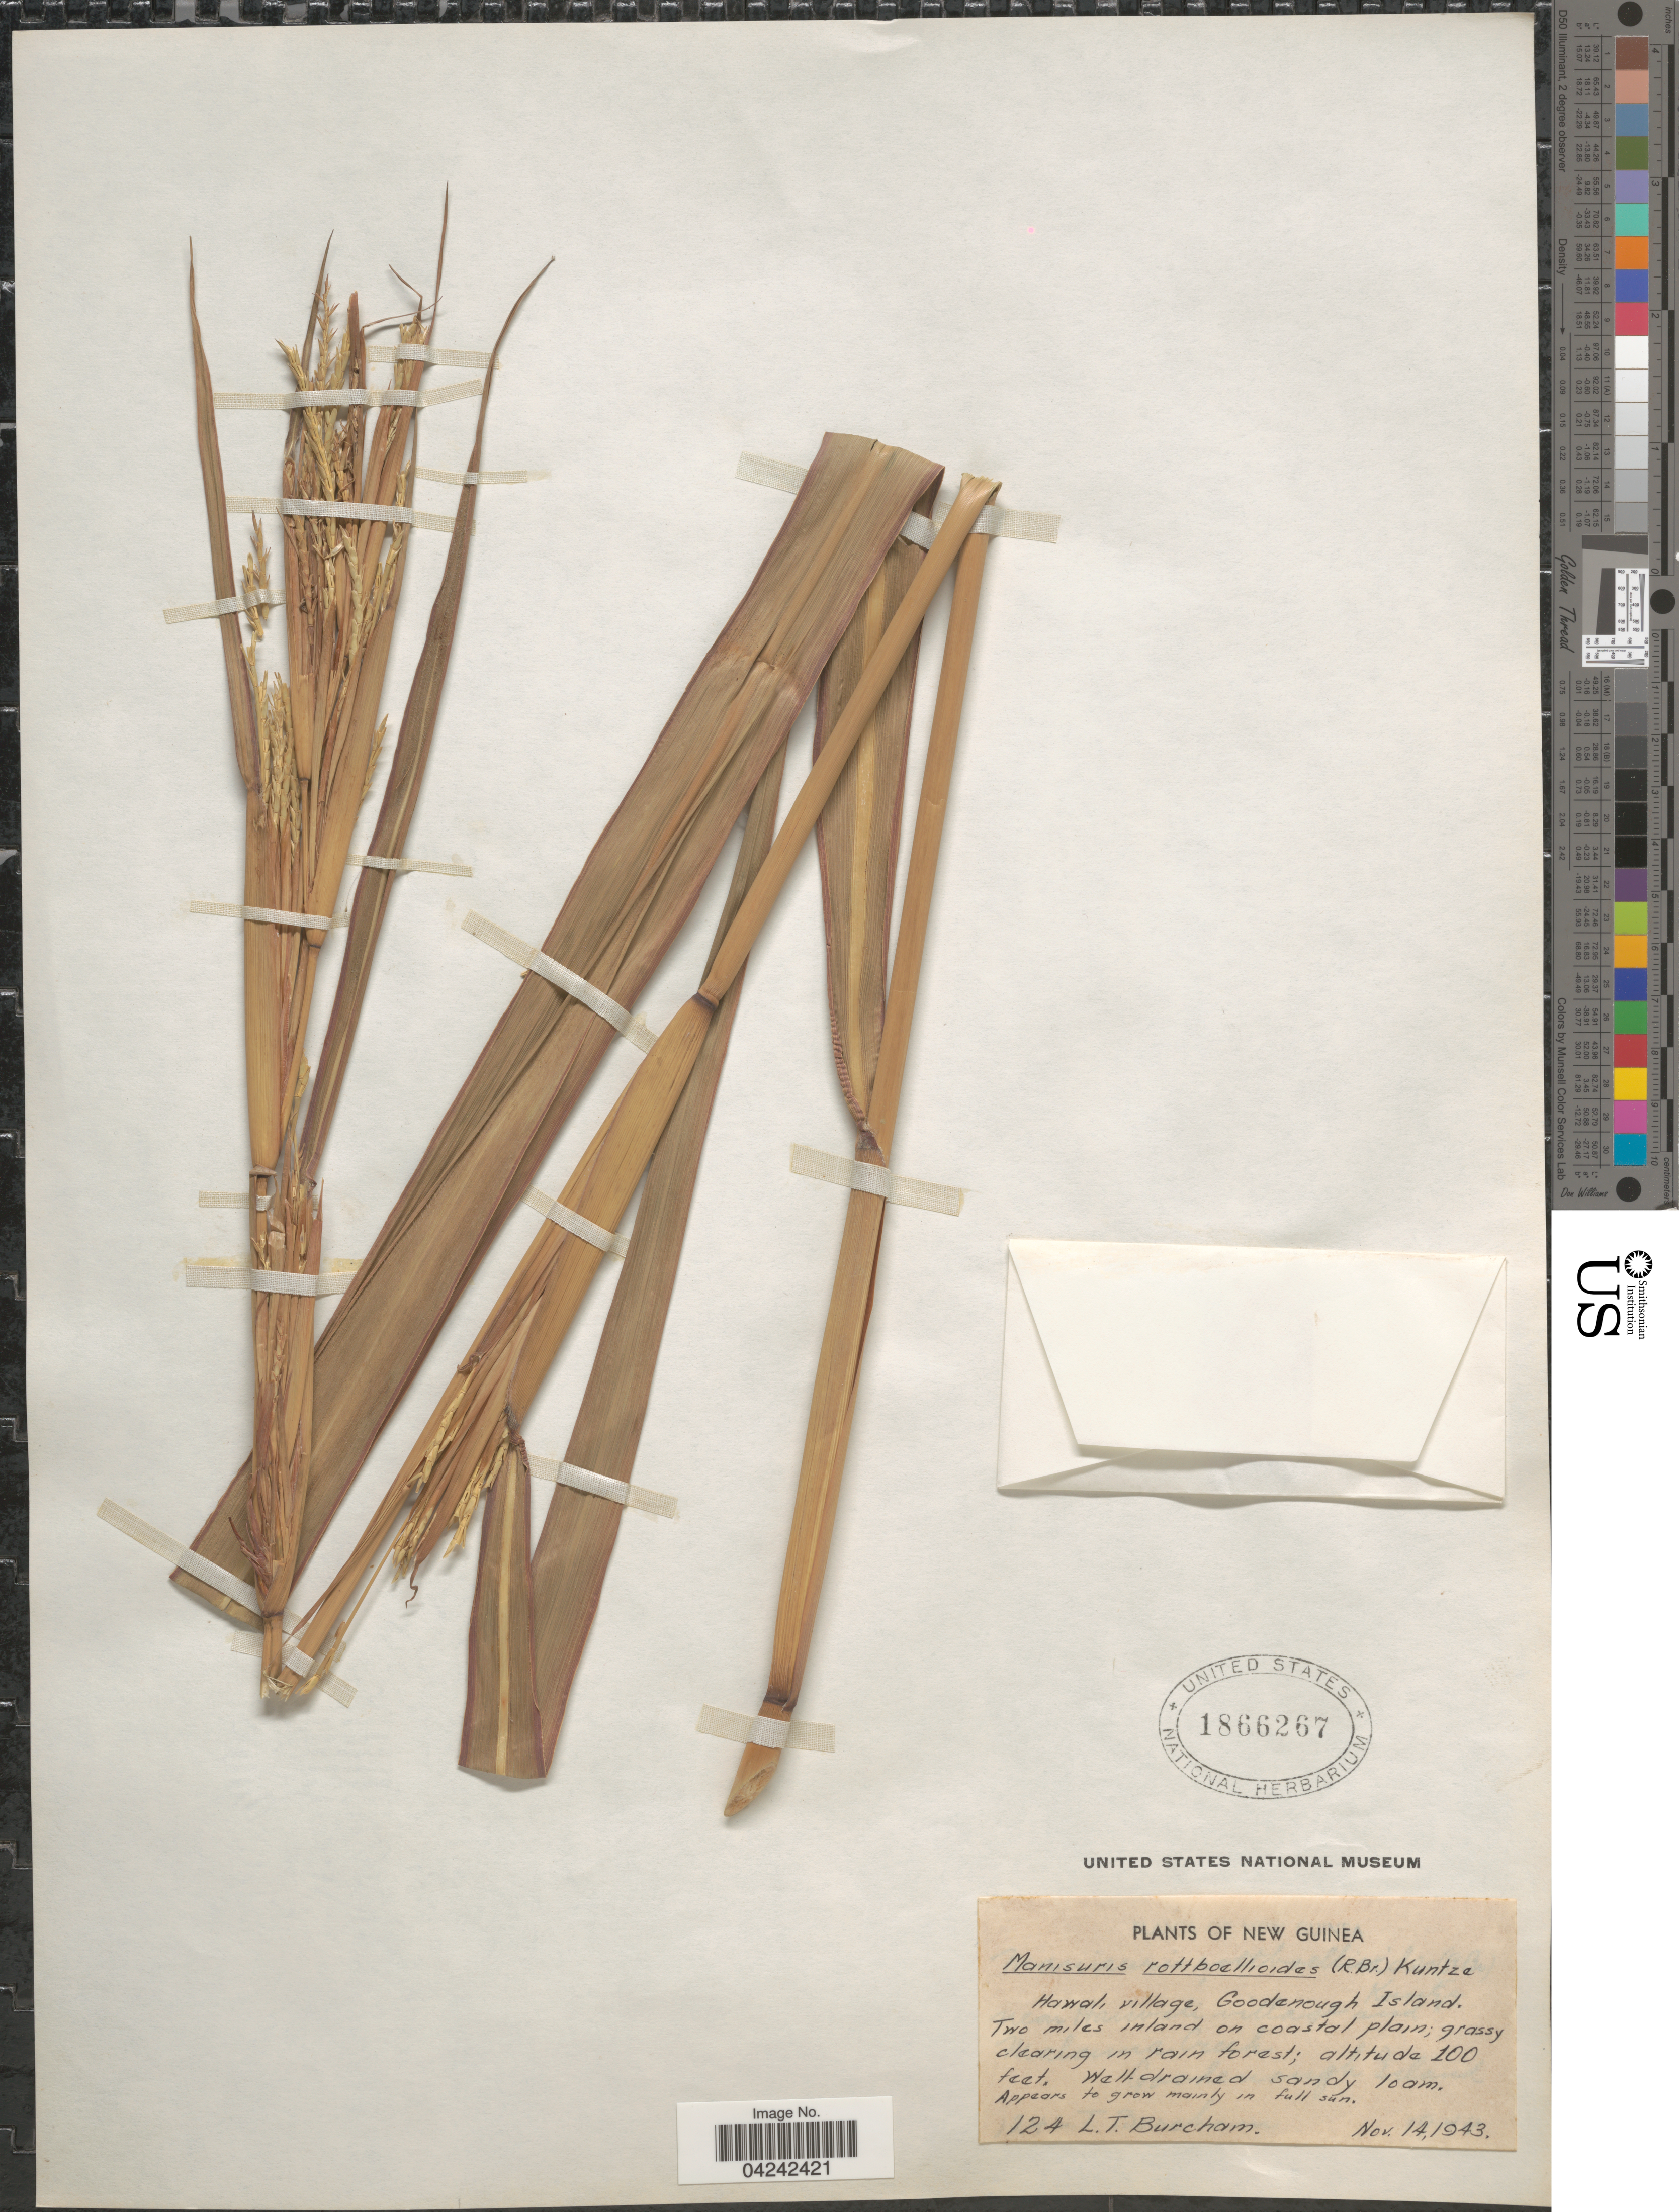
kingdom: Plantae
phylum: Tracheophyta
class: Liliopsida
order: Poales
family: Poaceae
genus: Rottboellia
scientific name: Rottboellia rottboellioides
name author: (R. Br.) Druce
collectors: L. Burcham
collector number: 124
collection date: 1943-11-14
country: Papua New Guinea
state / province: Milne Bay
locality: Hawali village, Goodenough Island. Two miles inland on coastal plain; grassy clearing in rain forest.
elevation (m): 30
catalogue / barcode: US 1866267